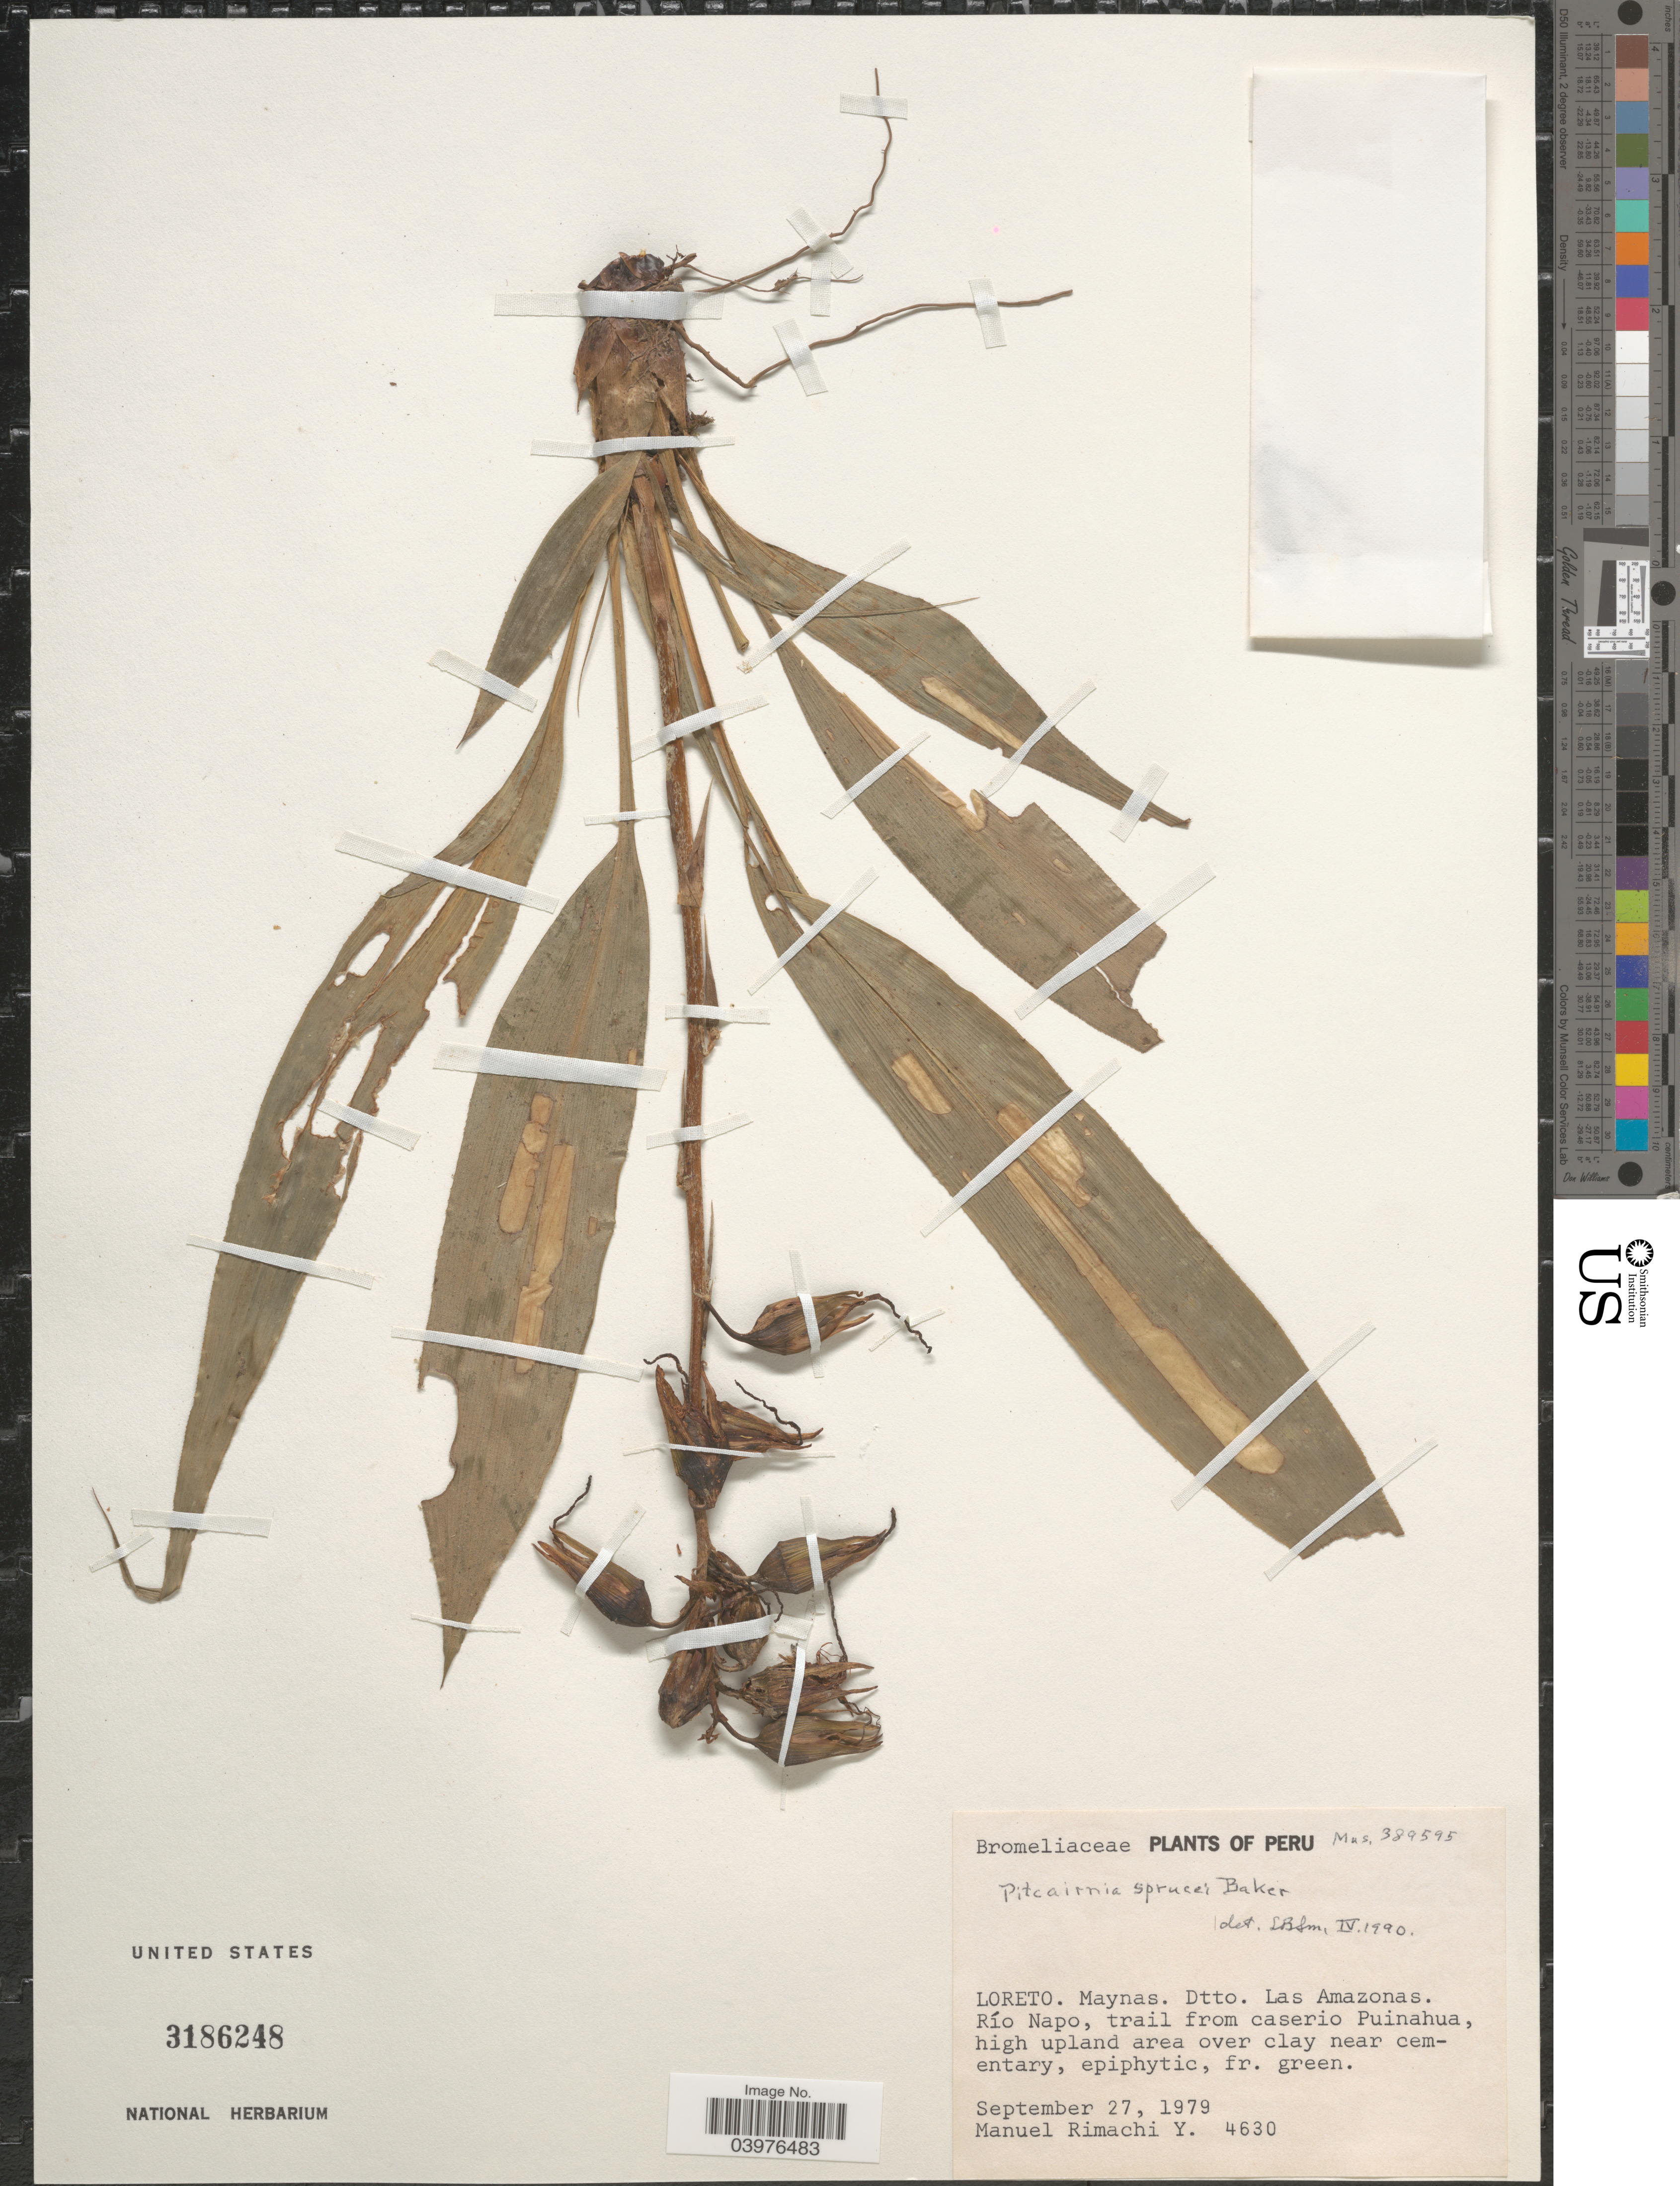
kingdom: Plantae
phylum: Tracheophyta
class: Liliopsida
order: Poales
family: Bromeliaceae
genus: Pitcairnia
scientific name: Pitcairnia sprucei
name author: Baker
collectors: M. Rimachi Y.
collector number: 4630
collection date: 1979-09-27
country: Peru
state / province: Loreto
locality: Maynas. Dtto. Las Amazonas. Río Napo, trail from caserio Puinahua, high upland area over clay near cemetery.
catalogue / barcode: US 3186248